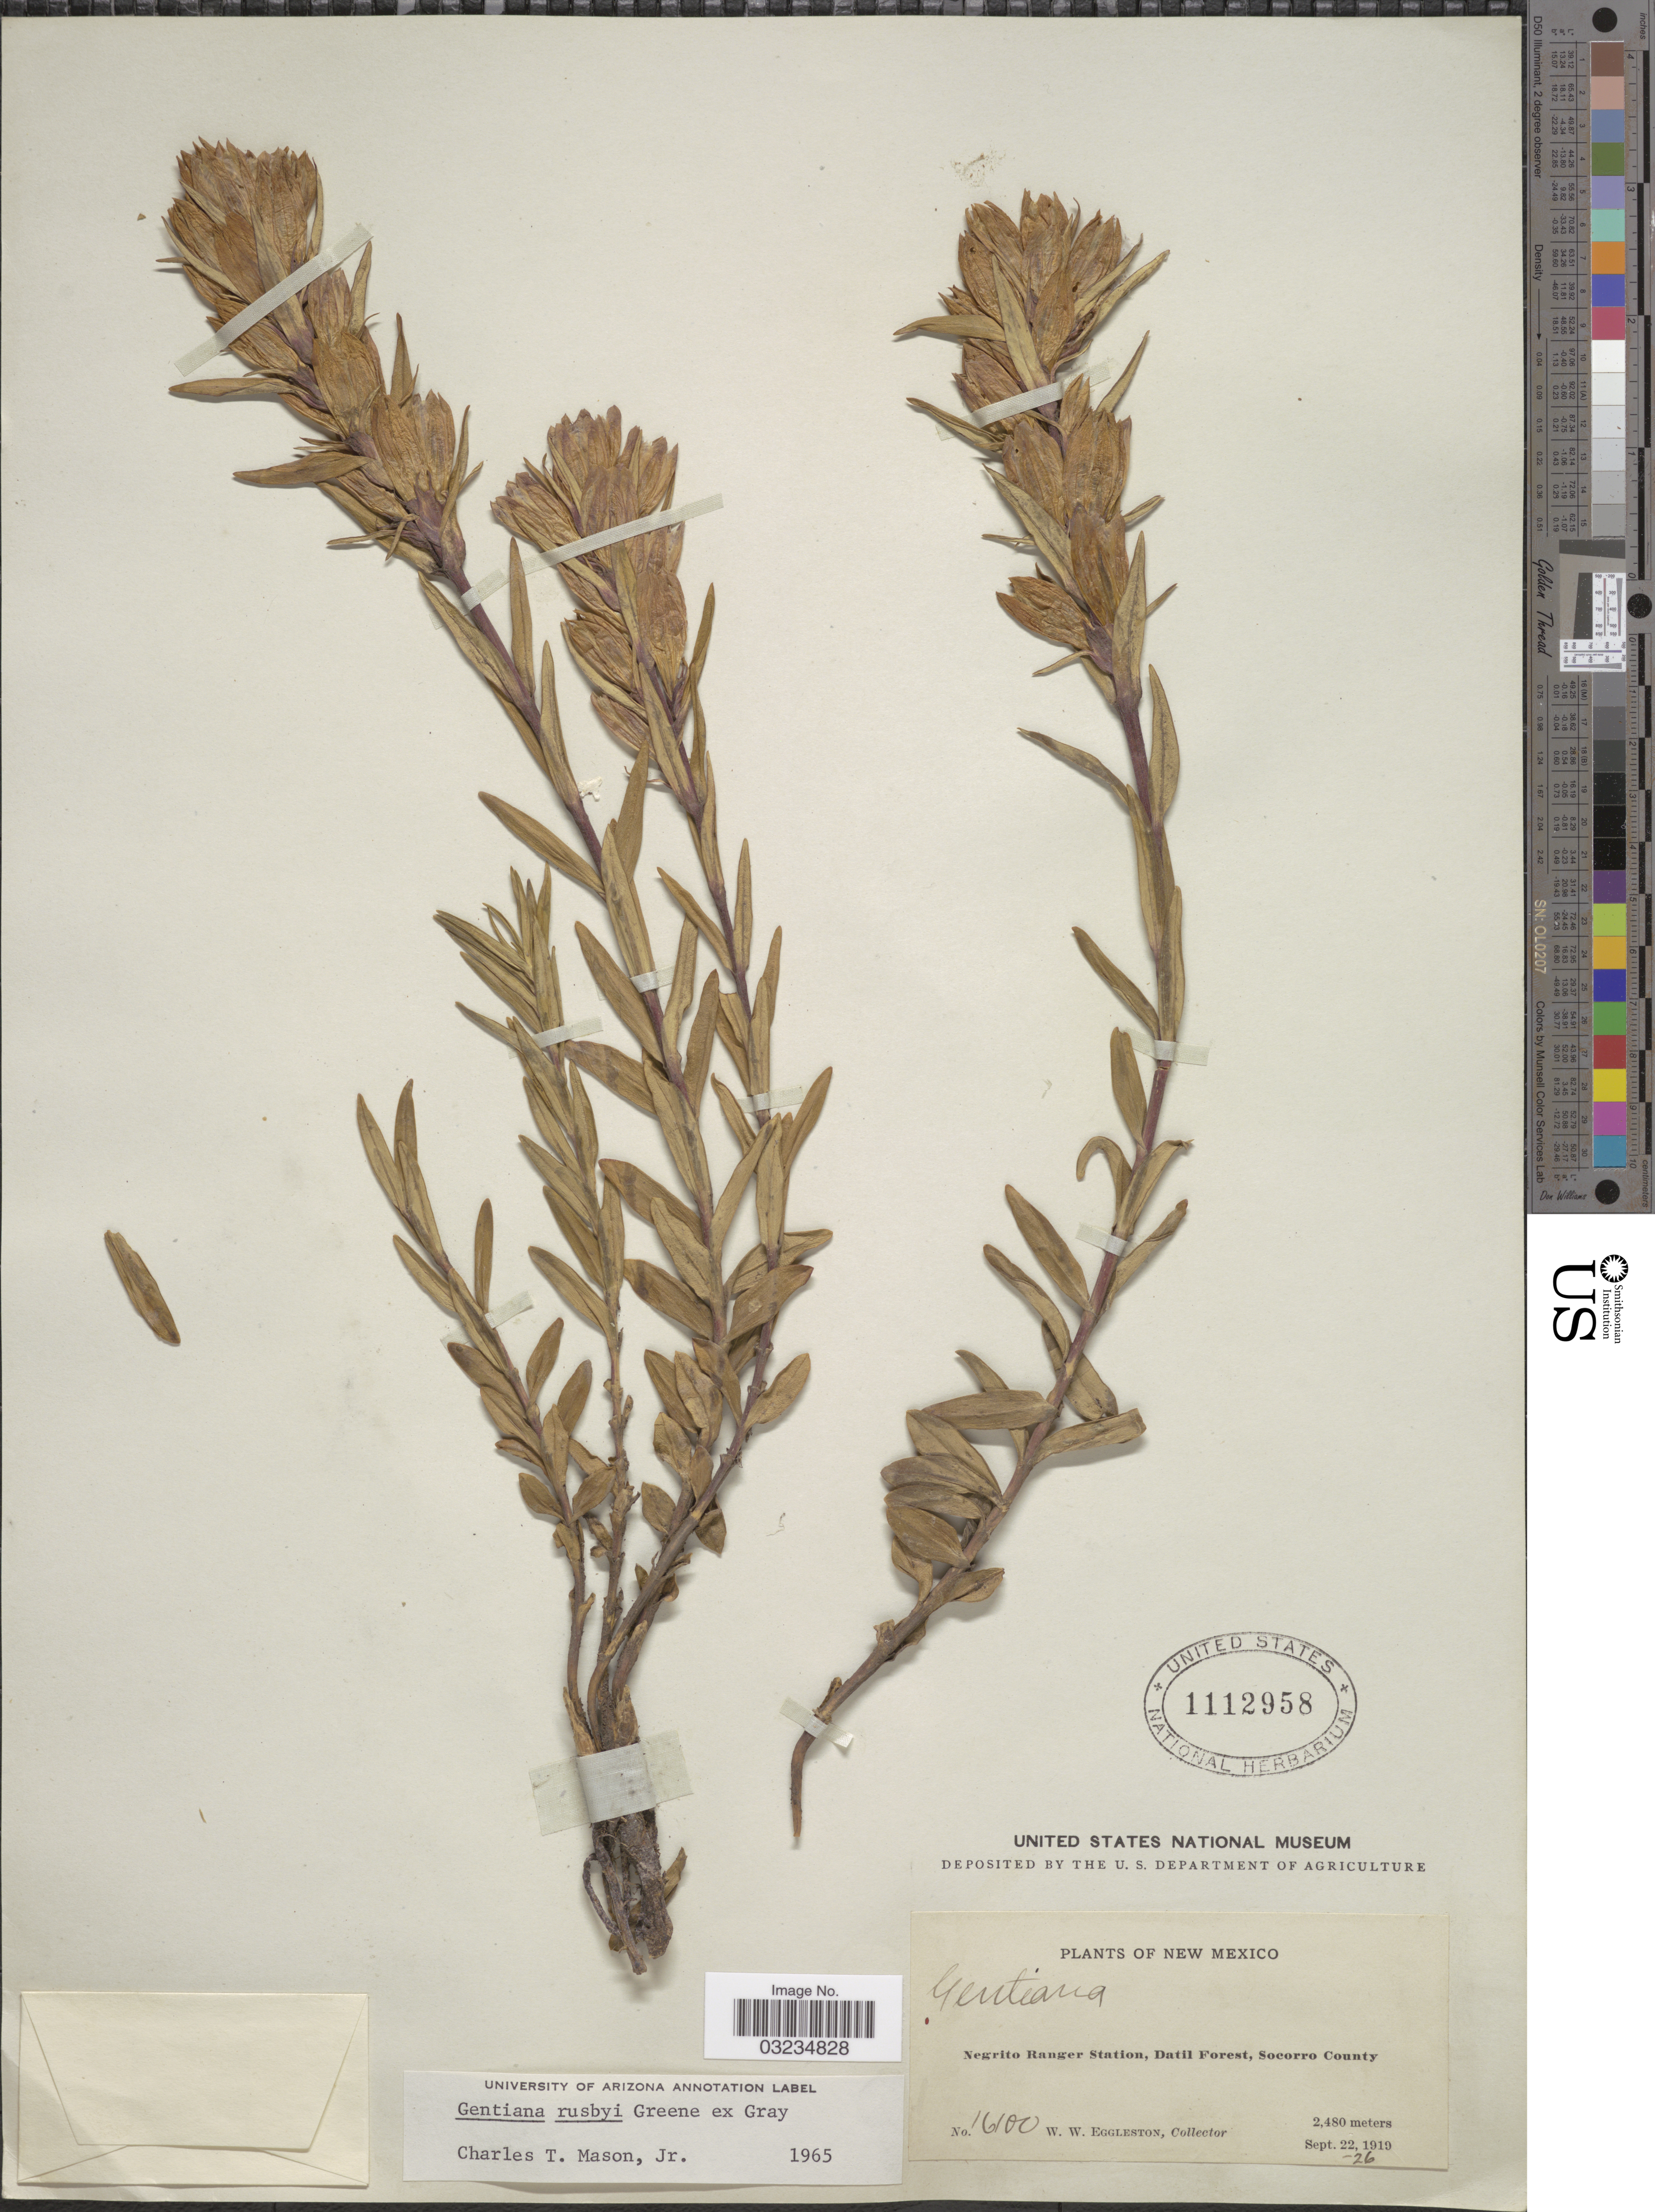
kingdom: Plantae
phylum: Tracheophyta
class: Magnoliopsida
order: Gentianales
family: Gentianaceae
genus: Gentiana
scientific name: Gentiana rusbyi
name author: Greene ex A. Gray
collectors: W. W. Eggleston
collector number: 16100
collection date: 1919-09-22/1919-09-26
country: United States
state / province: New Mexico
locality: Negrito Ranger Station, Datil Forest, Socorro County.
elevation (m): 2480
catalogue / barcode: US 1112958